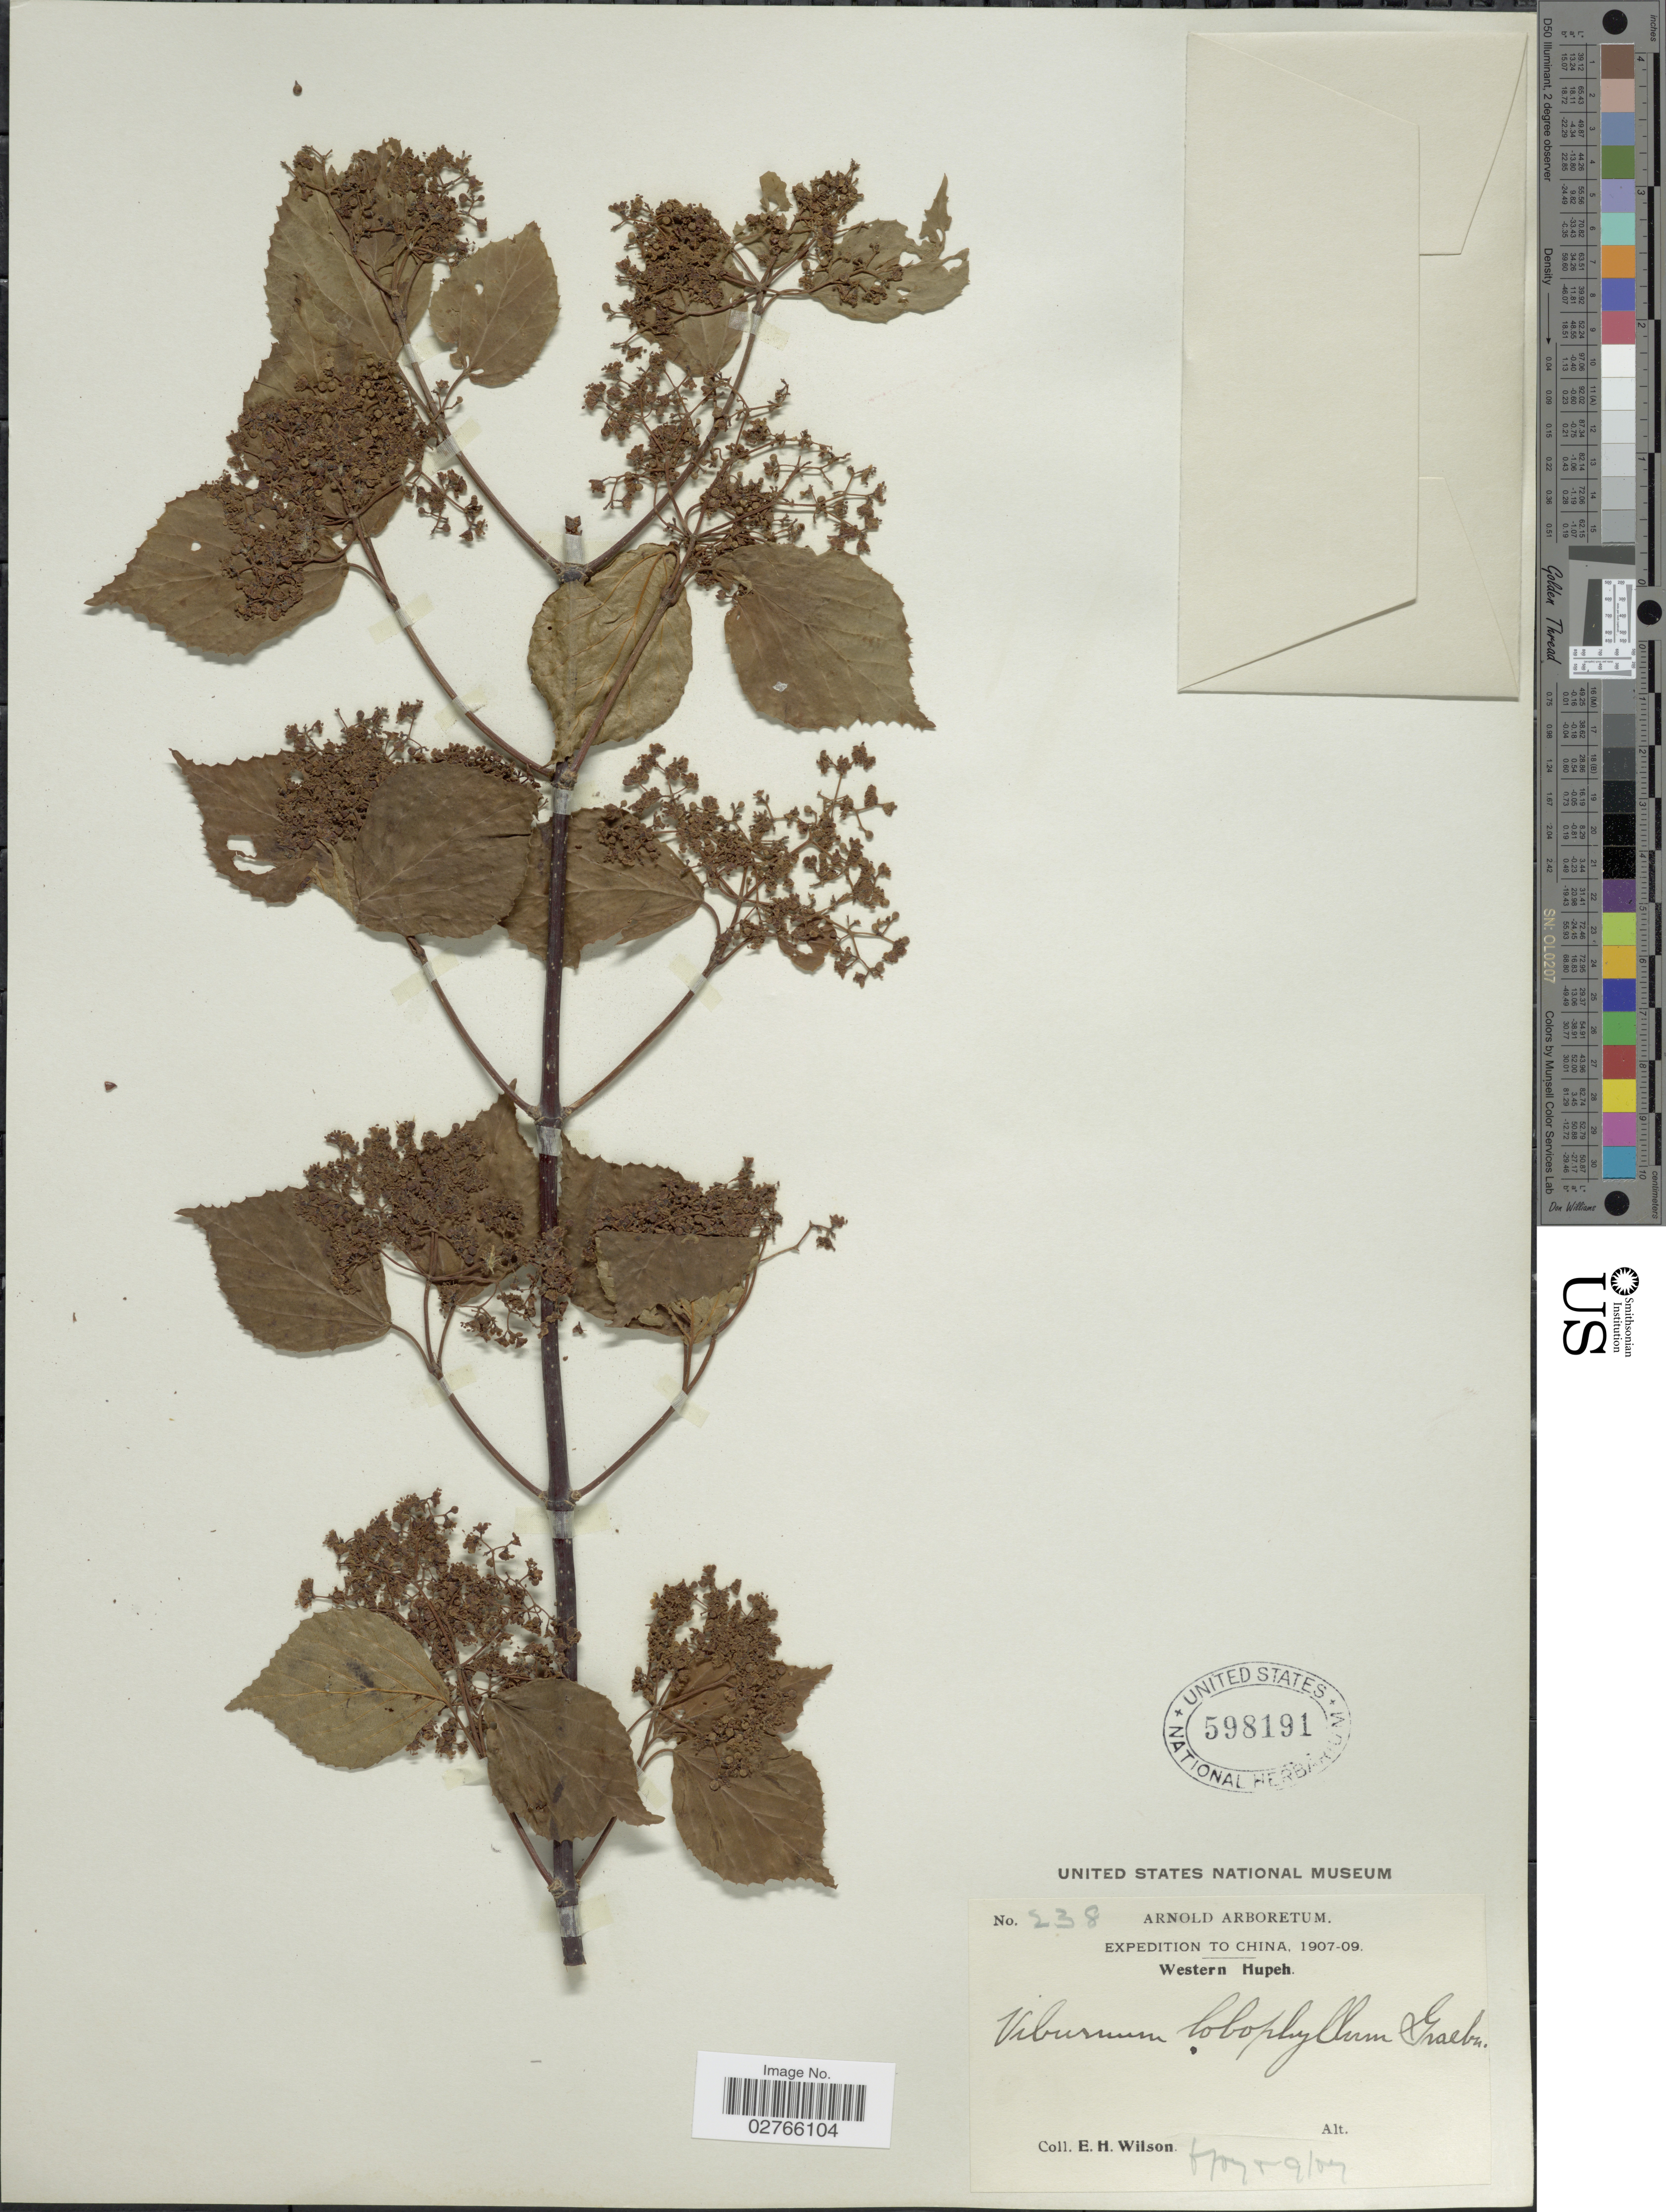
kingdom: Plantae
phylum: Tracheophyta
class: Magnoliopsida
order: Dipsacales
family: Viburnaceae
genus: Viburnum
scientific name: Viburnum lobophyllum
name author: Graebn.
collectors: E. Wilson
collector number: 238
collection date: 1907-06/1907-09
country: China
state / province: Hubei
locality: Western Hupeh.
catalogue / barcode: US 598191